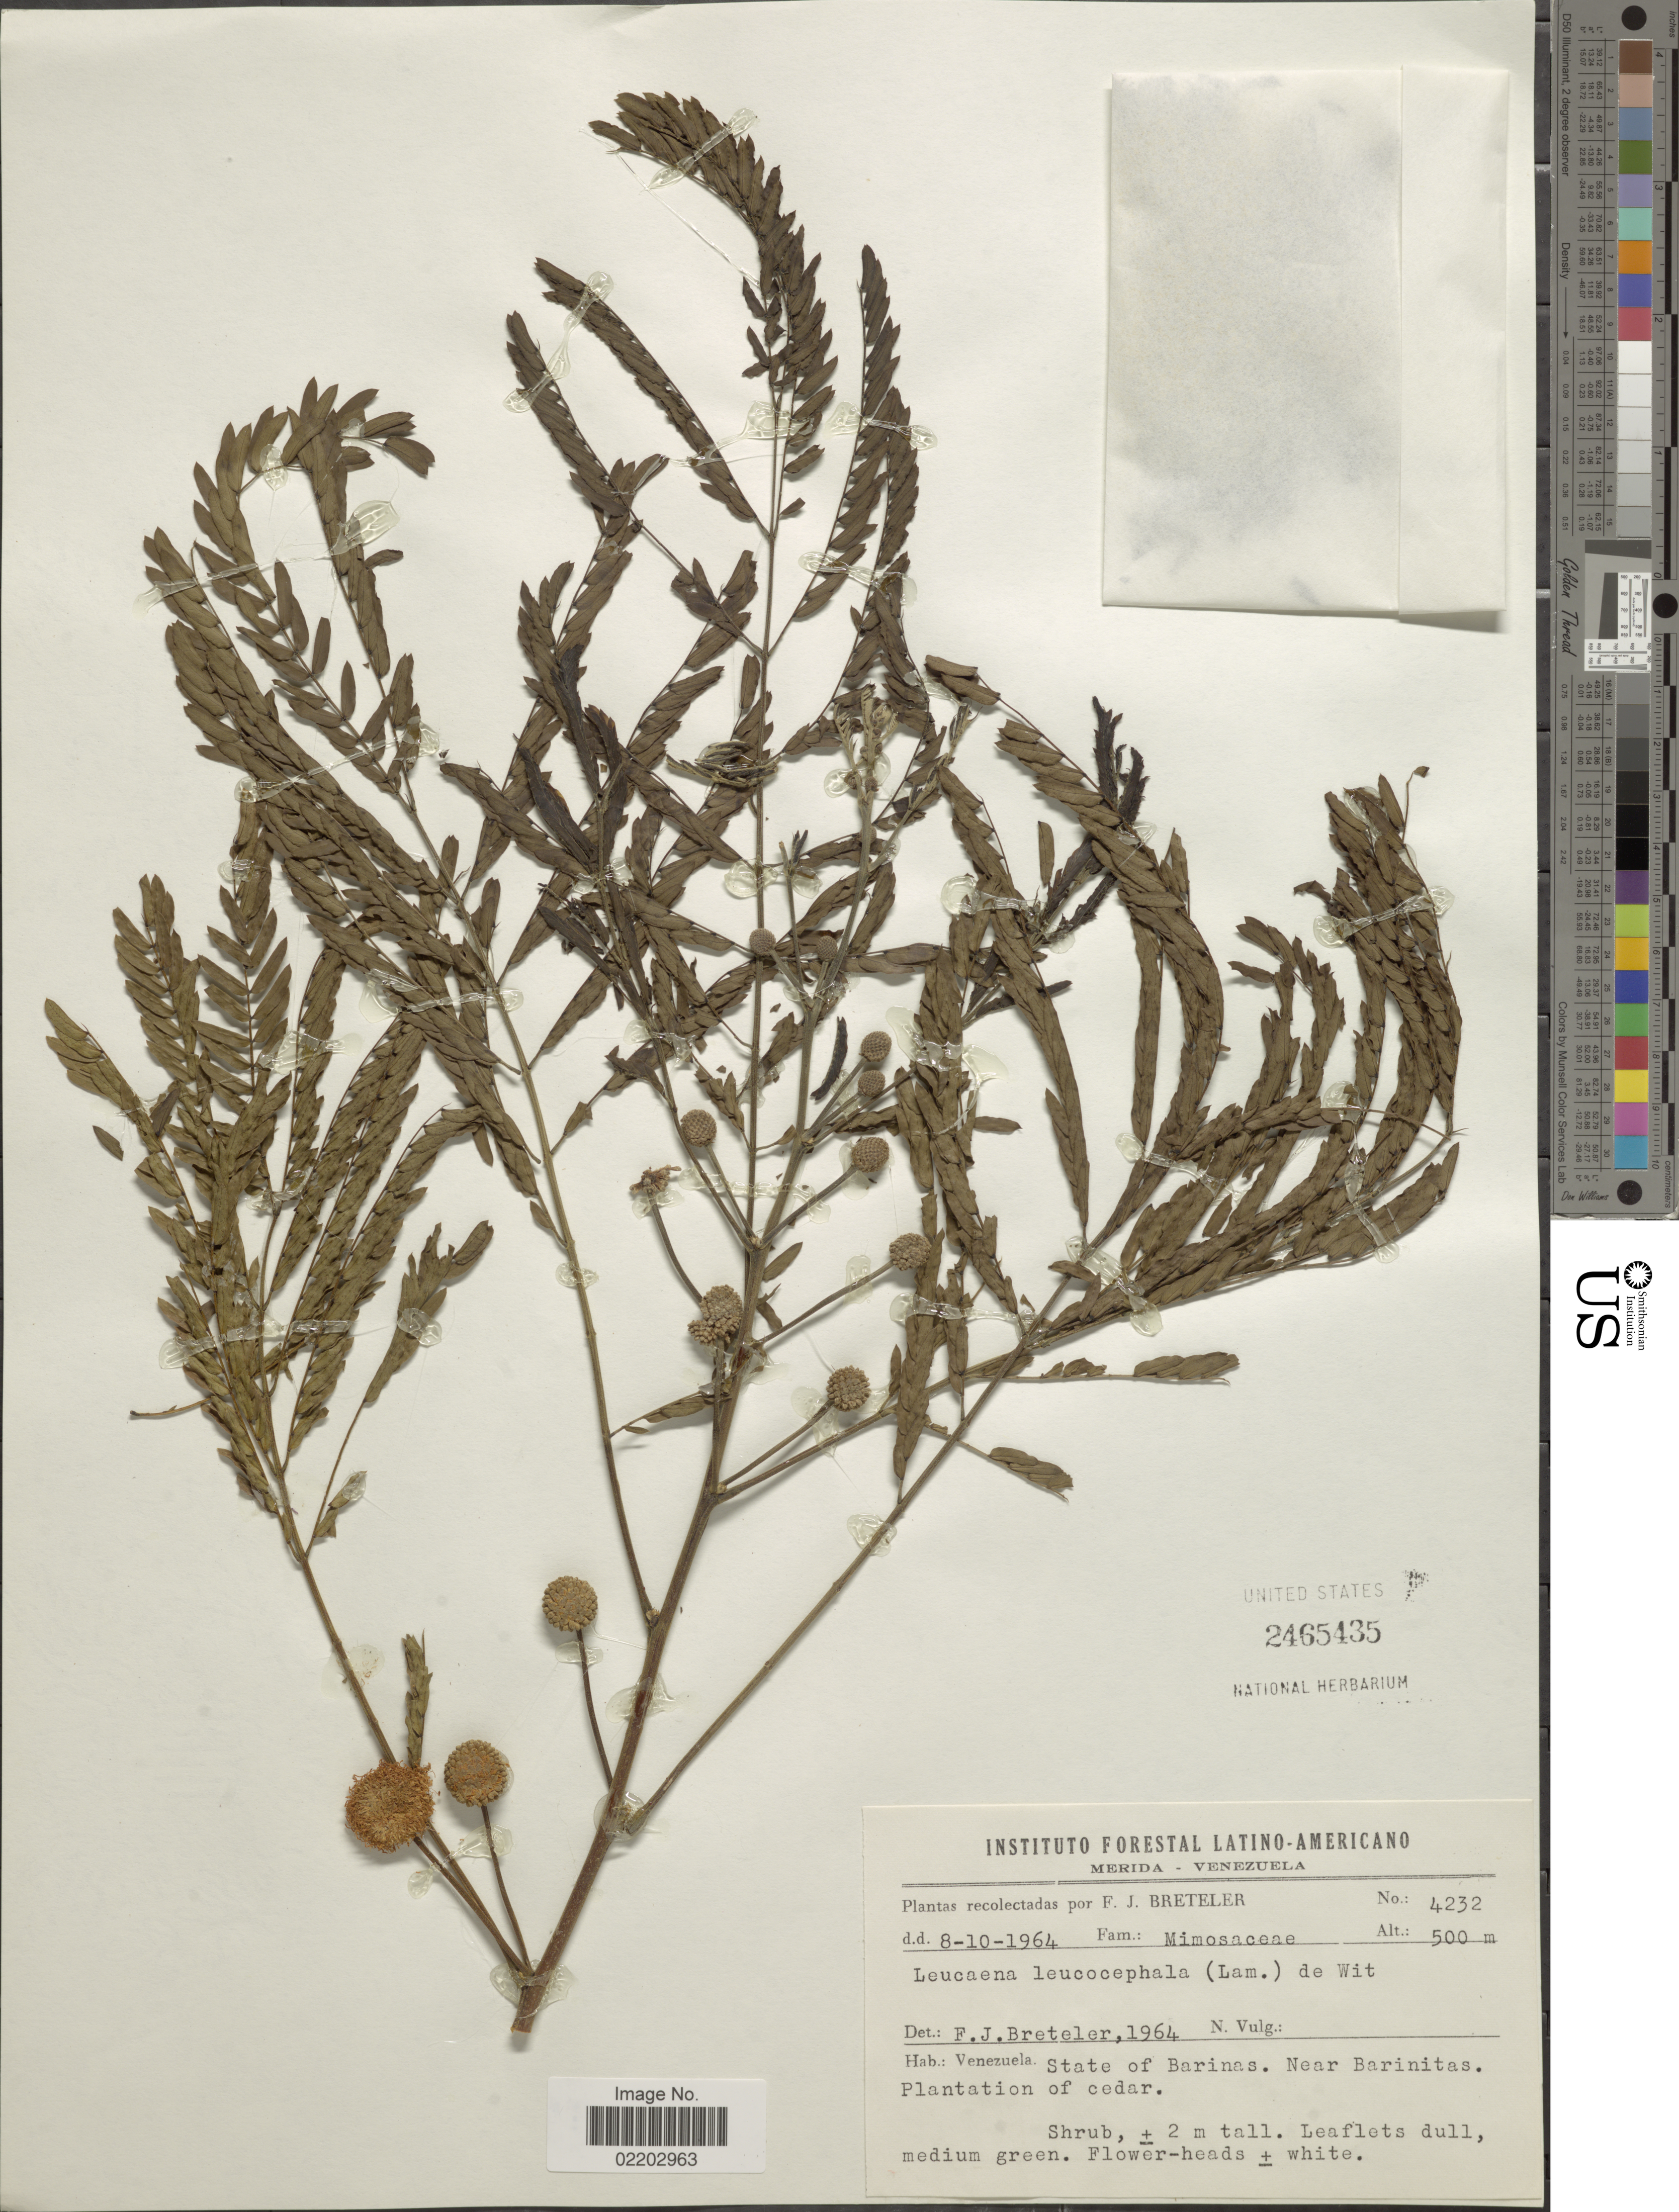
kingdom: Plantae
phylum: Tracheophyta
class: Magnoliopsida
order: Fabales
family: Fabaceae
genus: Leucaena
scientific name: Leucaena leucocephala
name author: (Lam.) de Wit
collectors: F. J. Breteler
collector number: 4232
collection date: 1964-10-08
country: Venezuela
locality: Venezuela State of Barinas. Near Barintas.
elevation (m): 500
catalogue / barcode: US 2465435